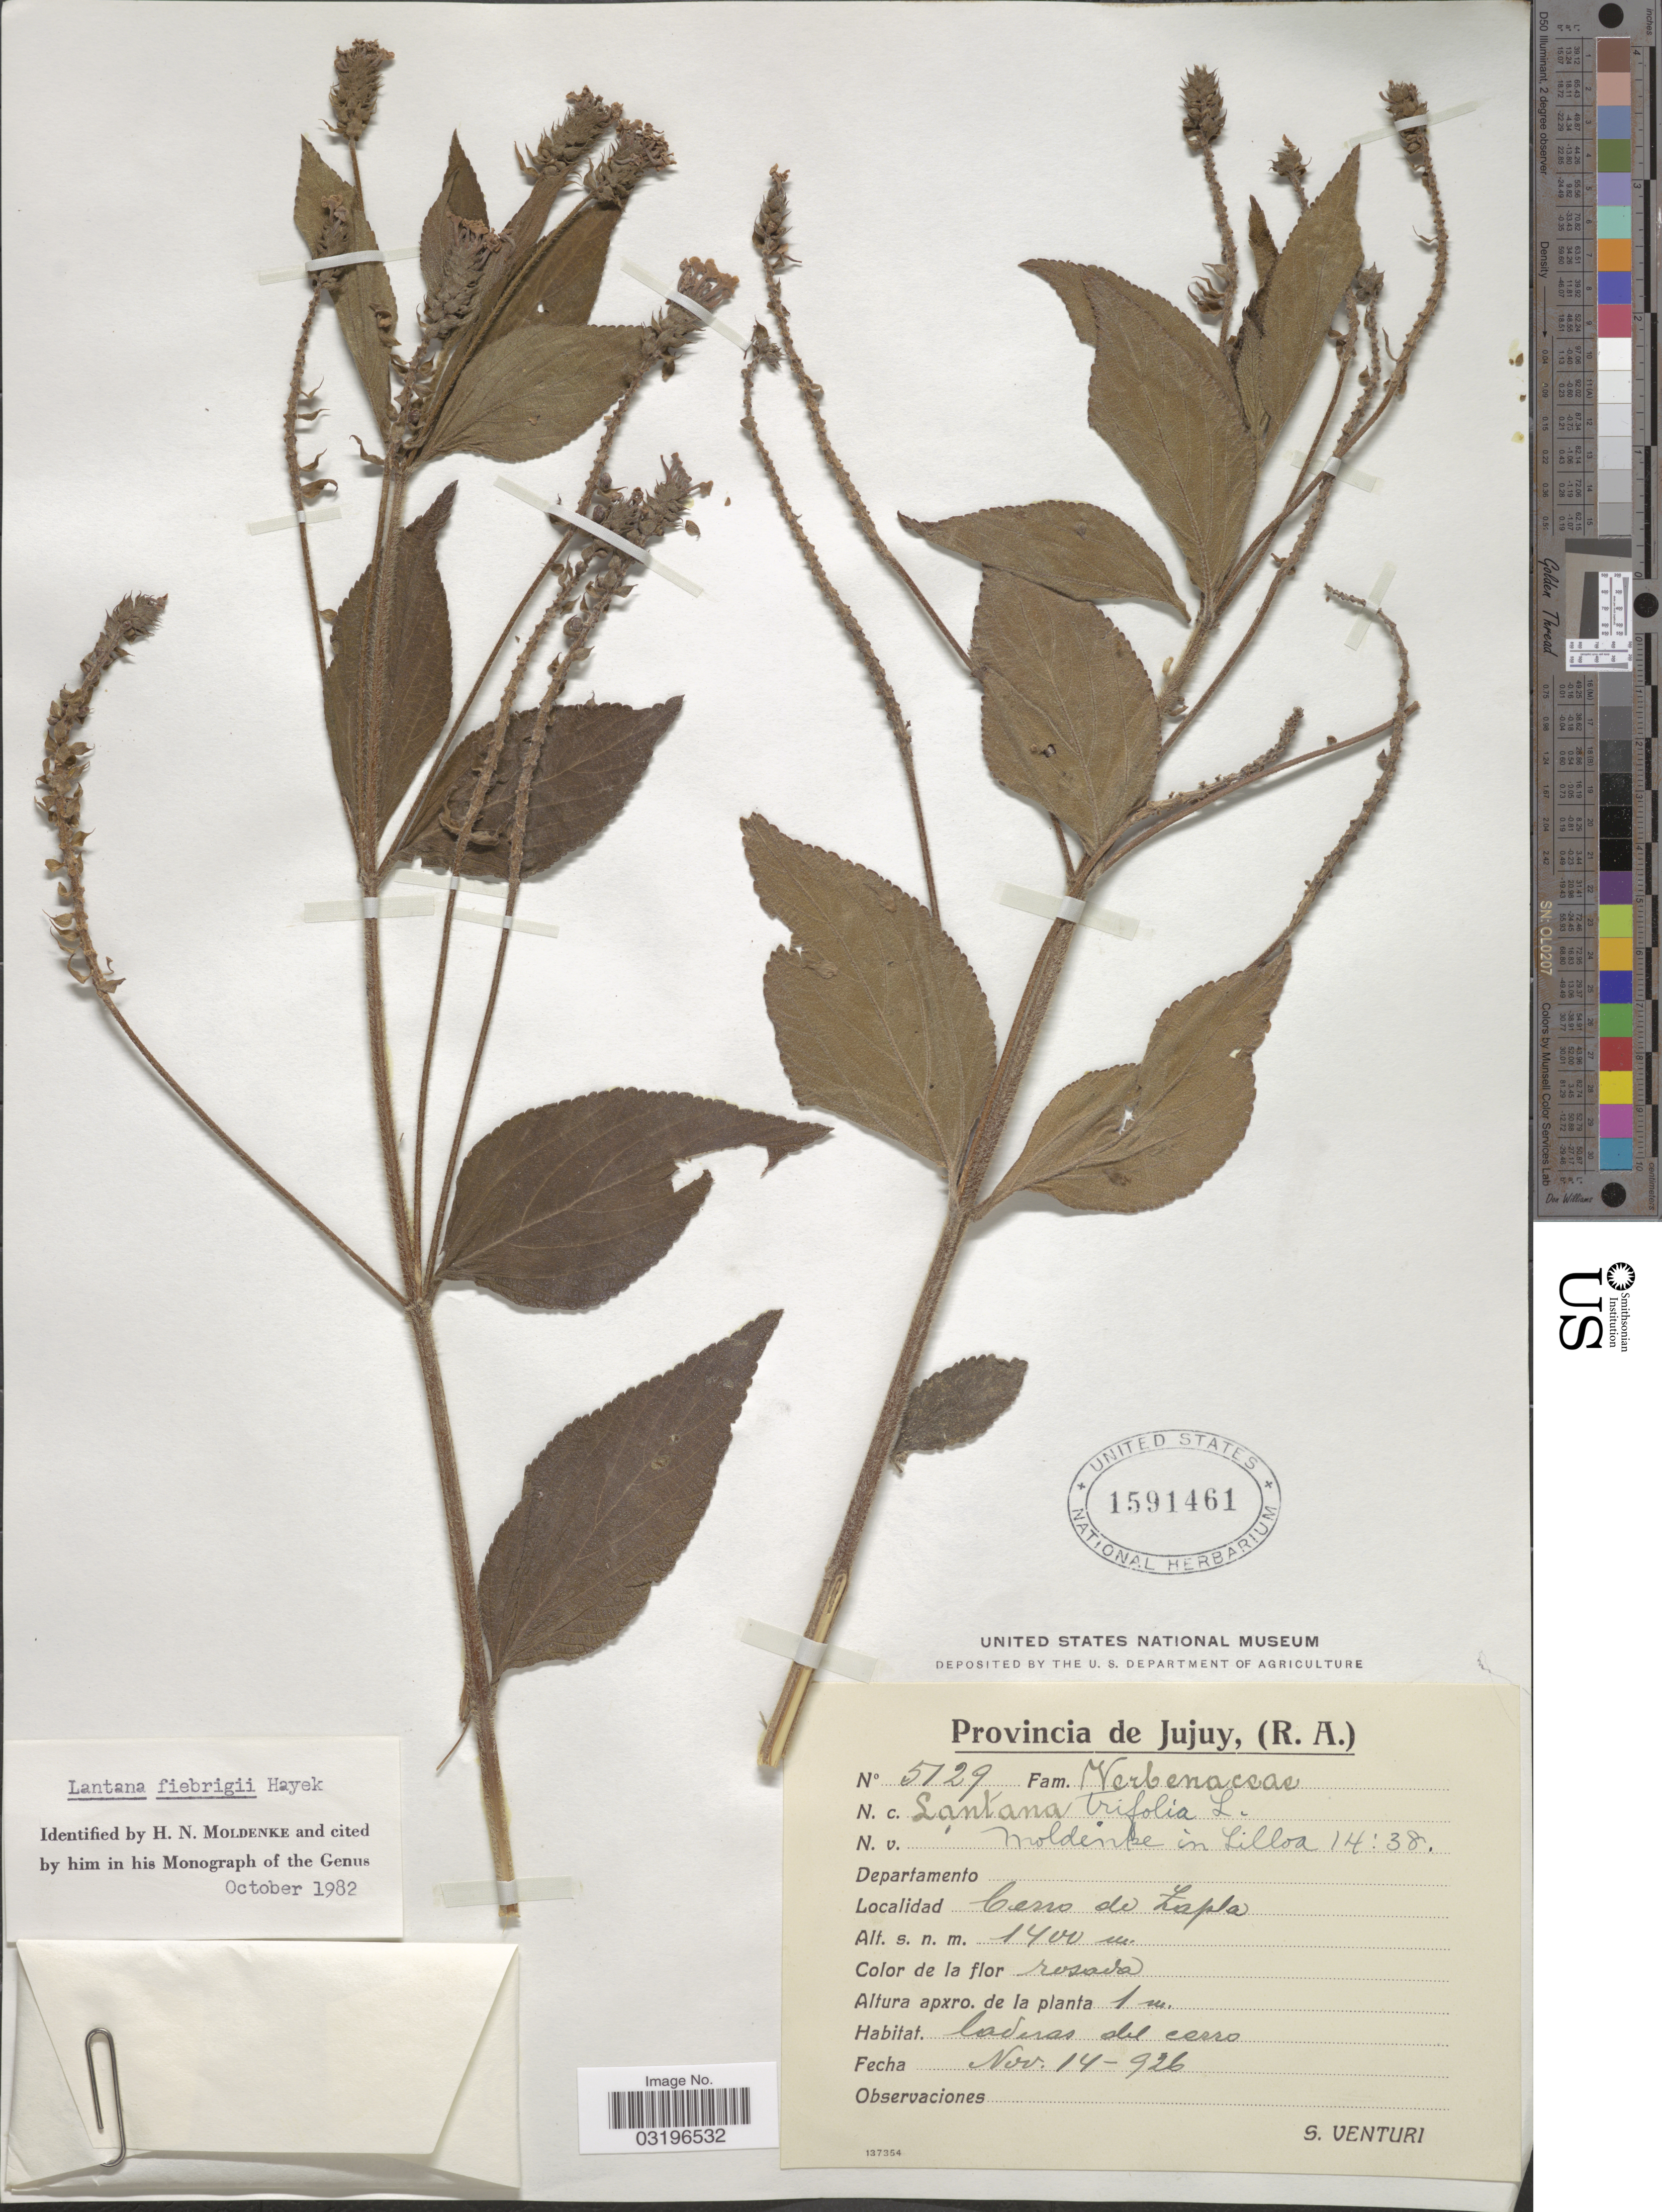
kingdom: Plantae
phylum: Tracheophyta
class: Magnoliopsida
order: Lamiales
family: Verbenaceae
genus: Lantana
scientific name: Lantana fiebrigii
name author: Hayek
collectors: S. Venturi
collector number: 5129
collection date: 1926-11-14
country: Argentina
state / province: Jujuy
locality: Cerro de Zapla.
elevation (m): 1400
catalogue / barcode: US 1591461